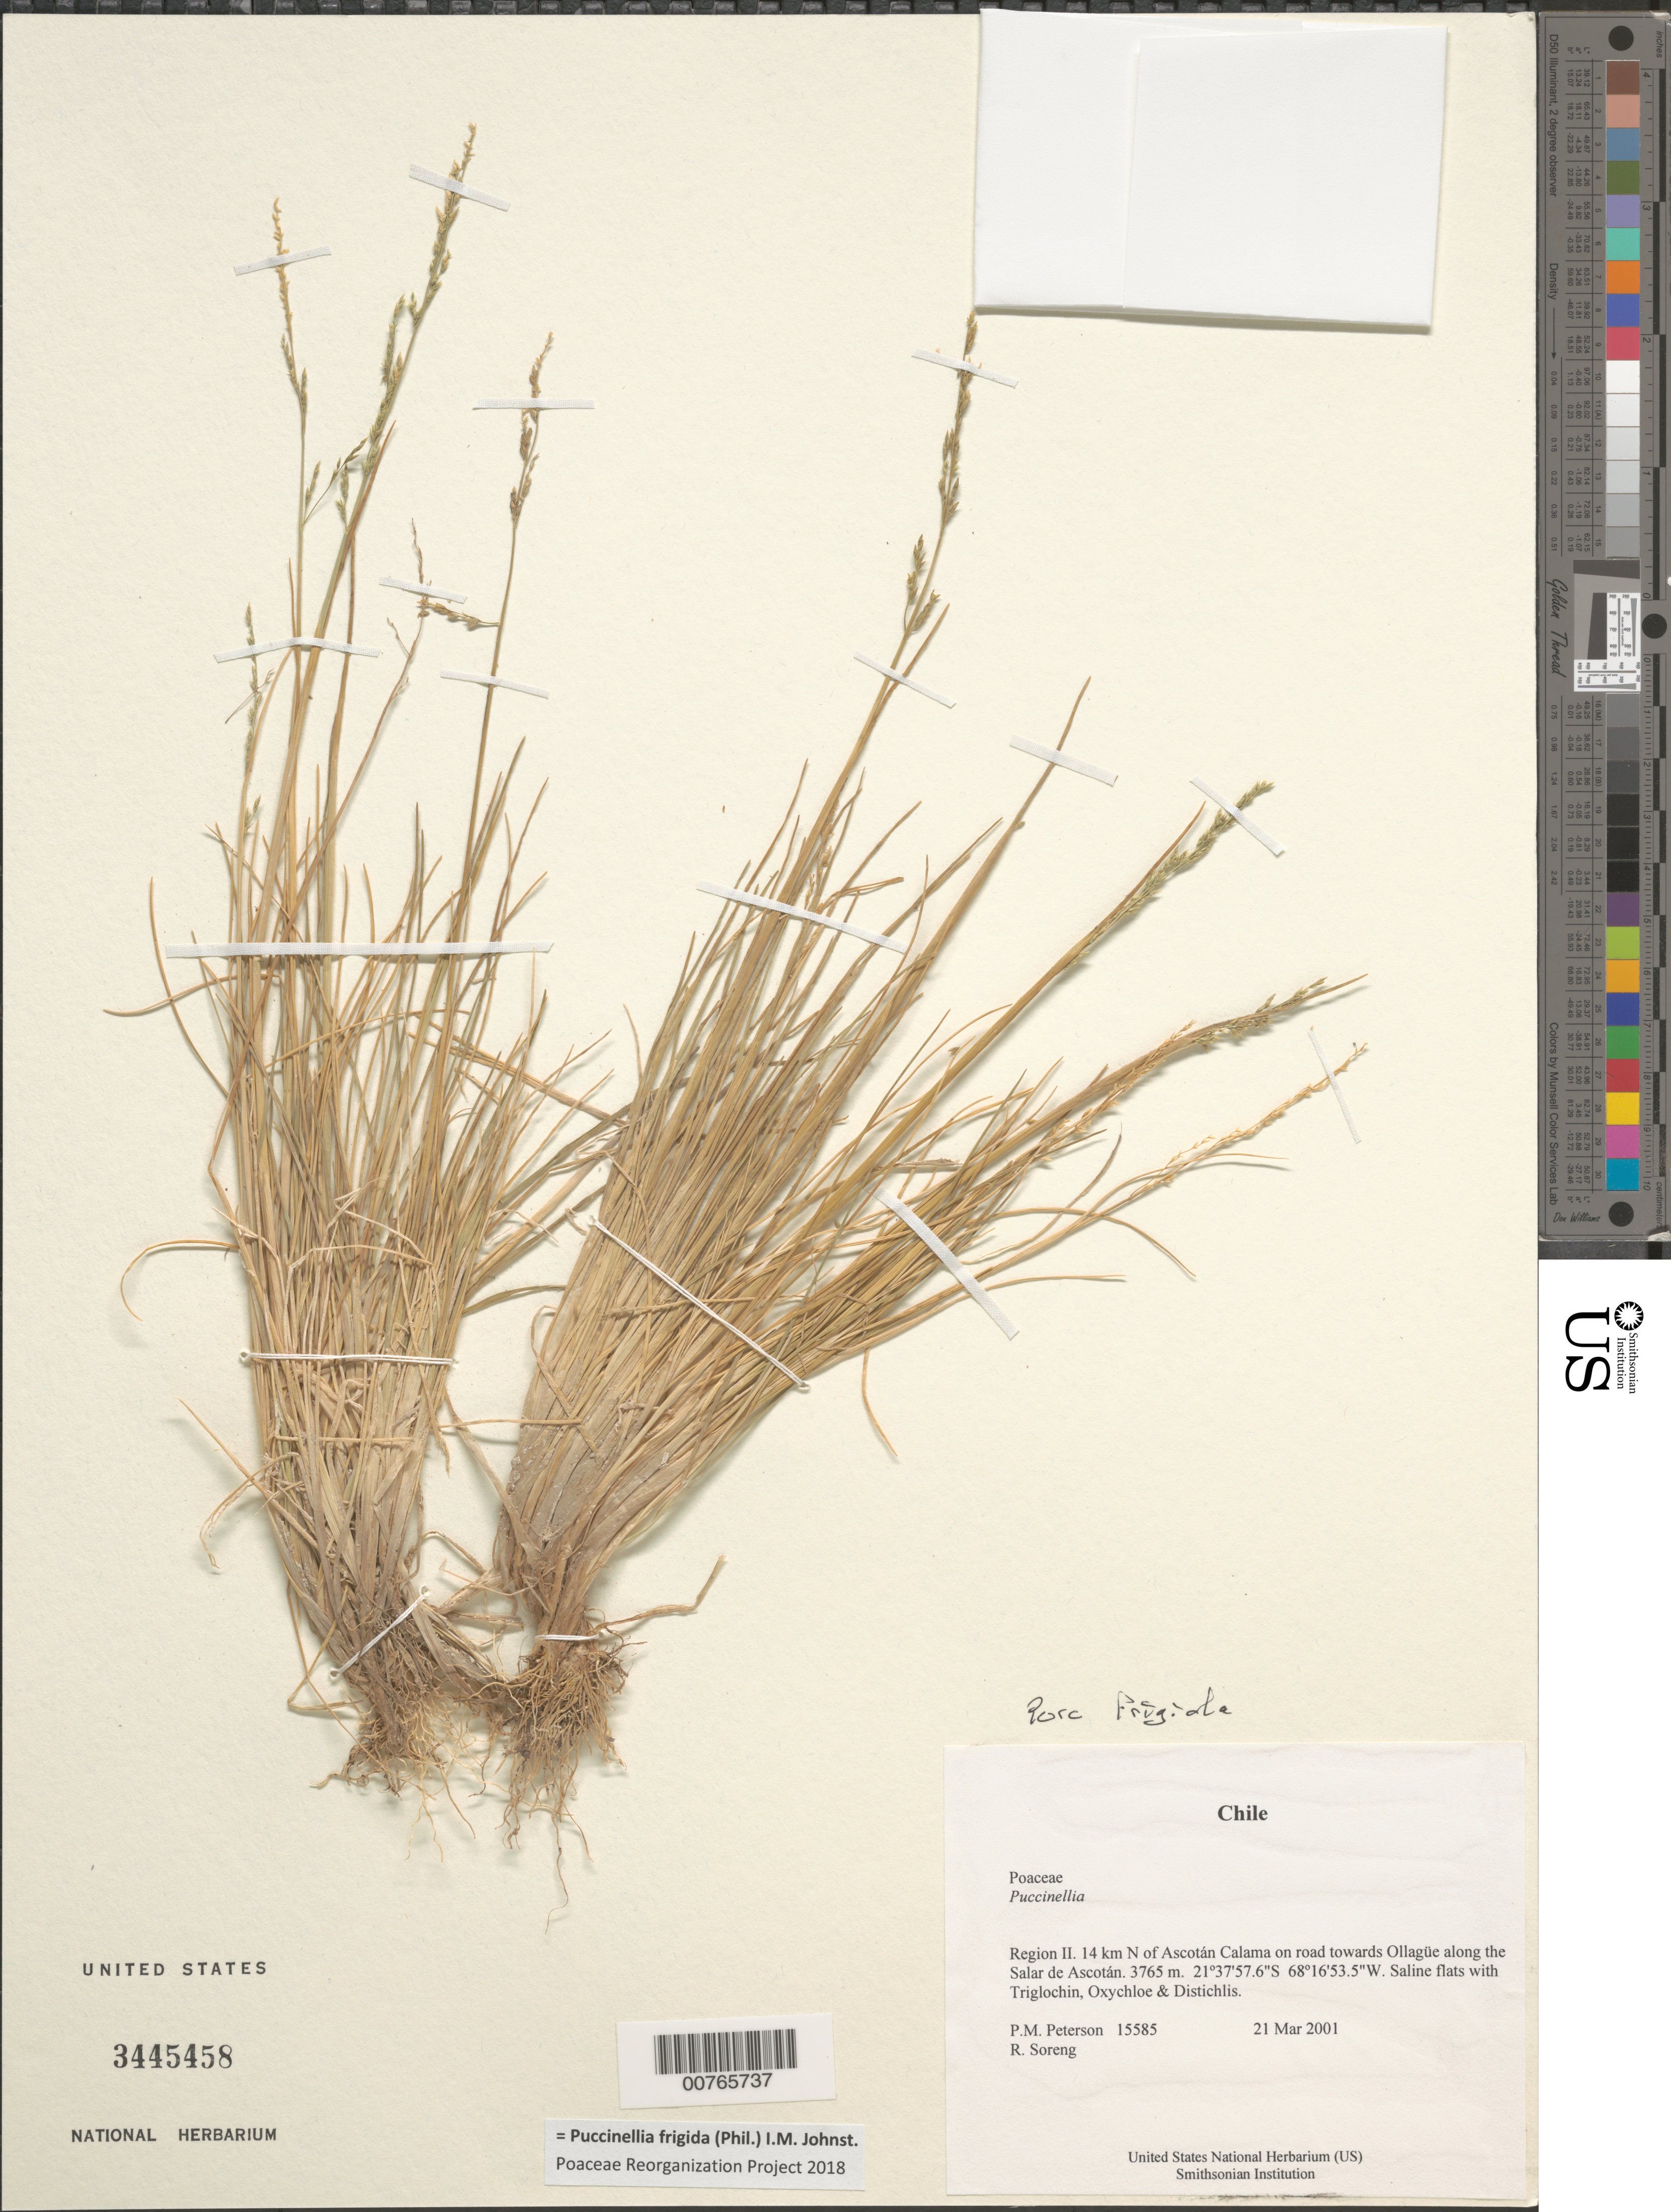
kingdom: Plantae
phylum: Tracheophyta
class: Liliopsida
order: Poales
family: Poaceae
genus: Puccinellia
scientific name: Puccinellia frigida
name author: (Phil.) I.M. Johnst.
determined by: Poaceae Reorganization Project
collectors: P. M. Peterson & R. J. Soreng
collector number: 15585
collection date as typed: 21 Mar 2001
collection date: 2001-03-21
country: Chile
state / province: Antofagasta (II)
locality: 14 km N of Ascotán Calama on road towards Ollagüe along the Salar de Ascotán.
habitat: Saline flats with Triglochin, Oxychloe & Distichlis.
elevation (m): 3765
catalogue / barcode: US 3445458